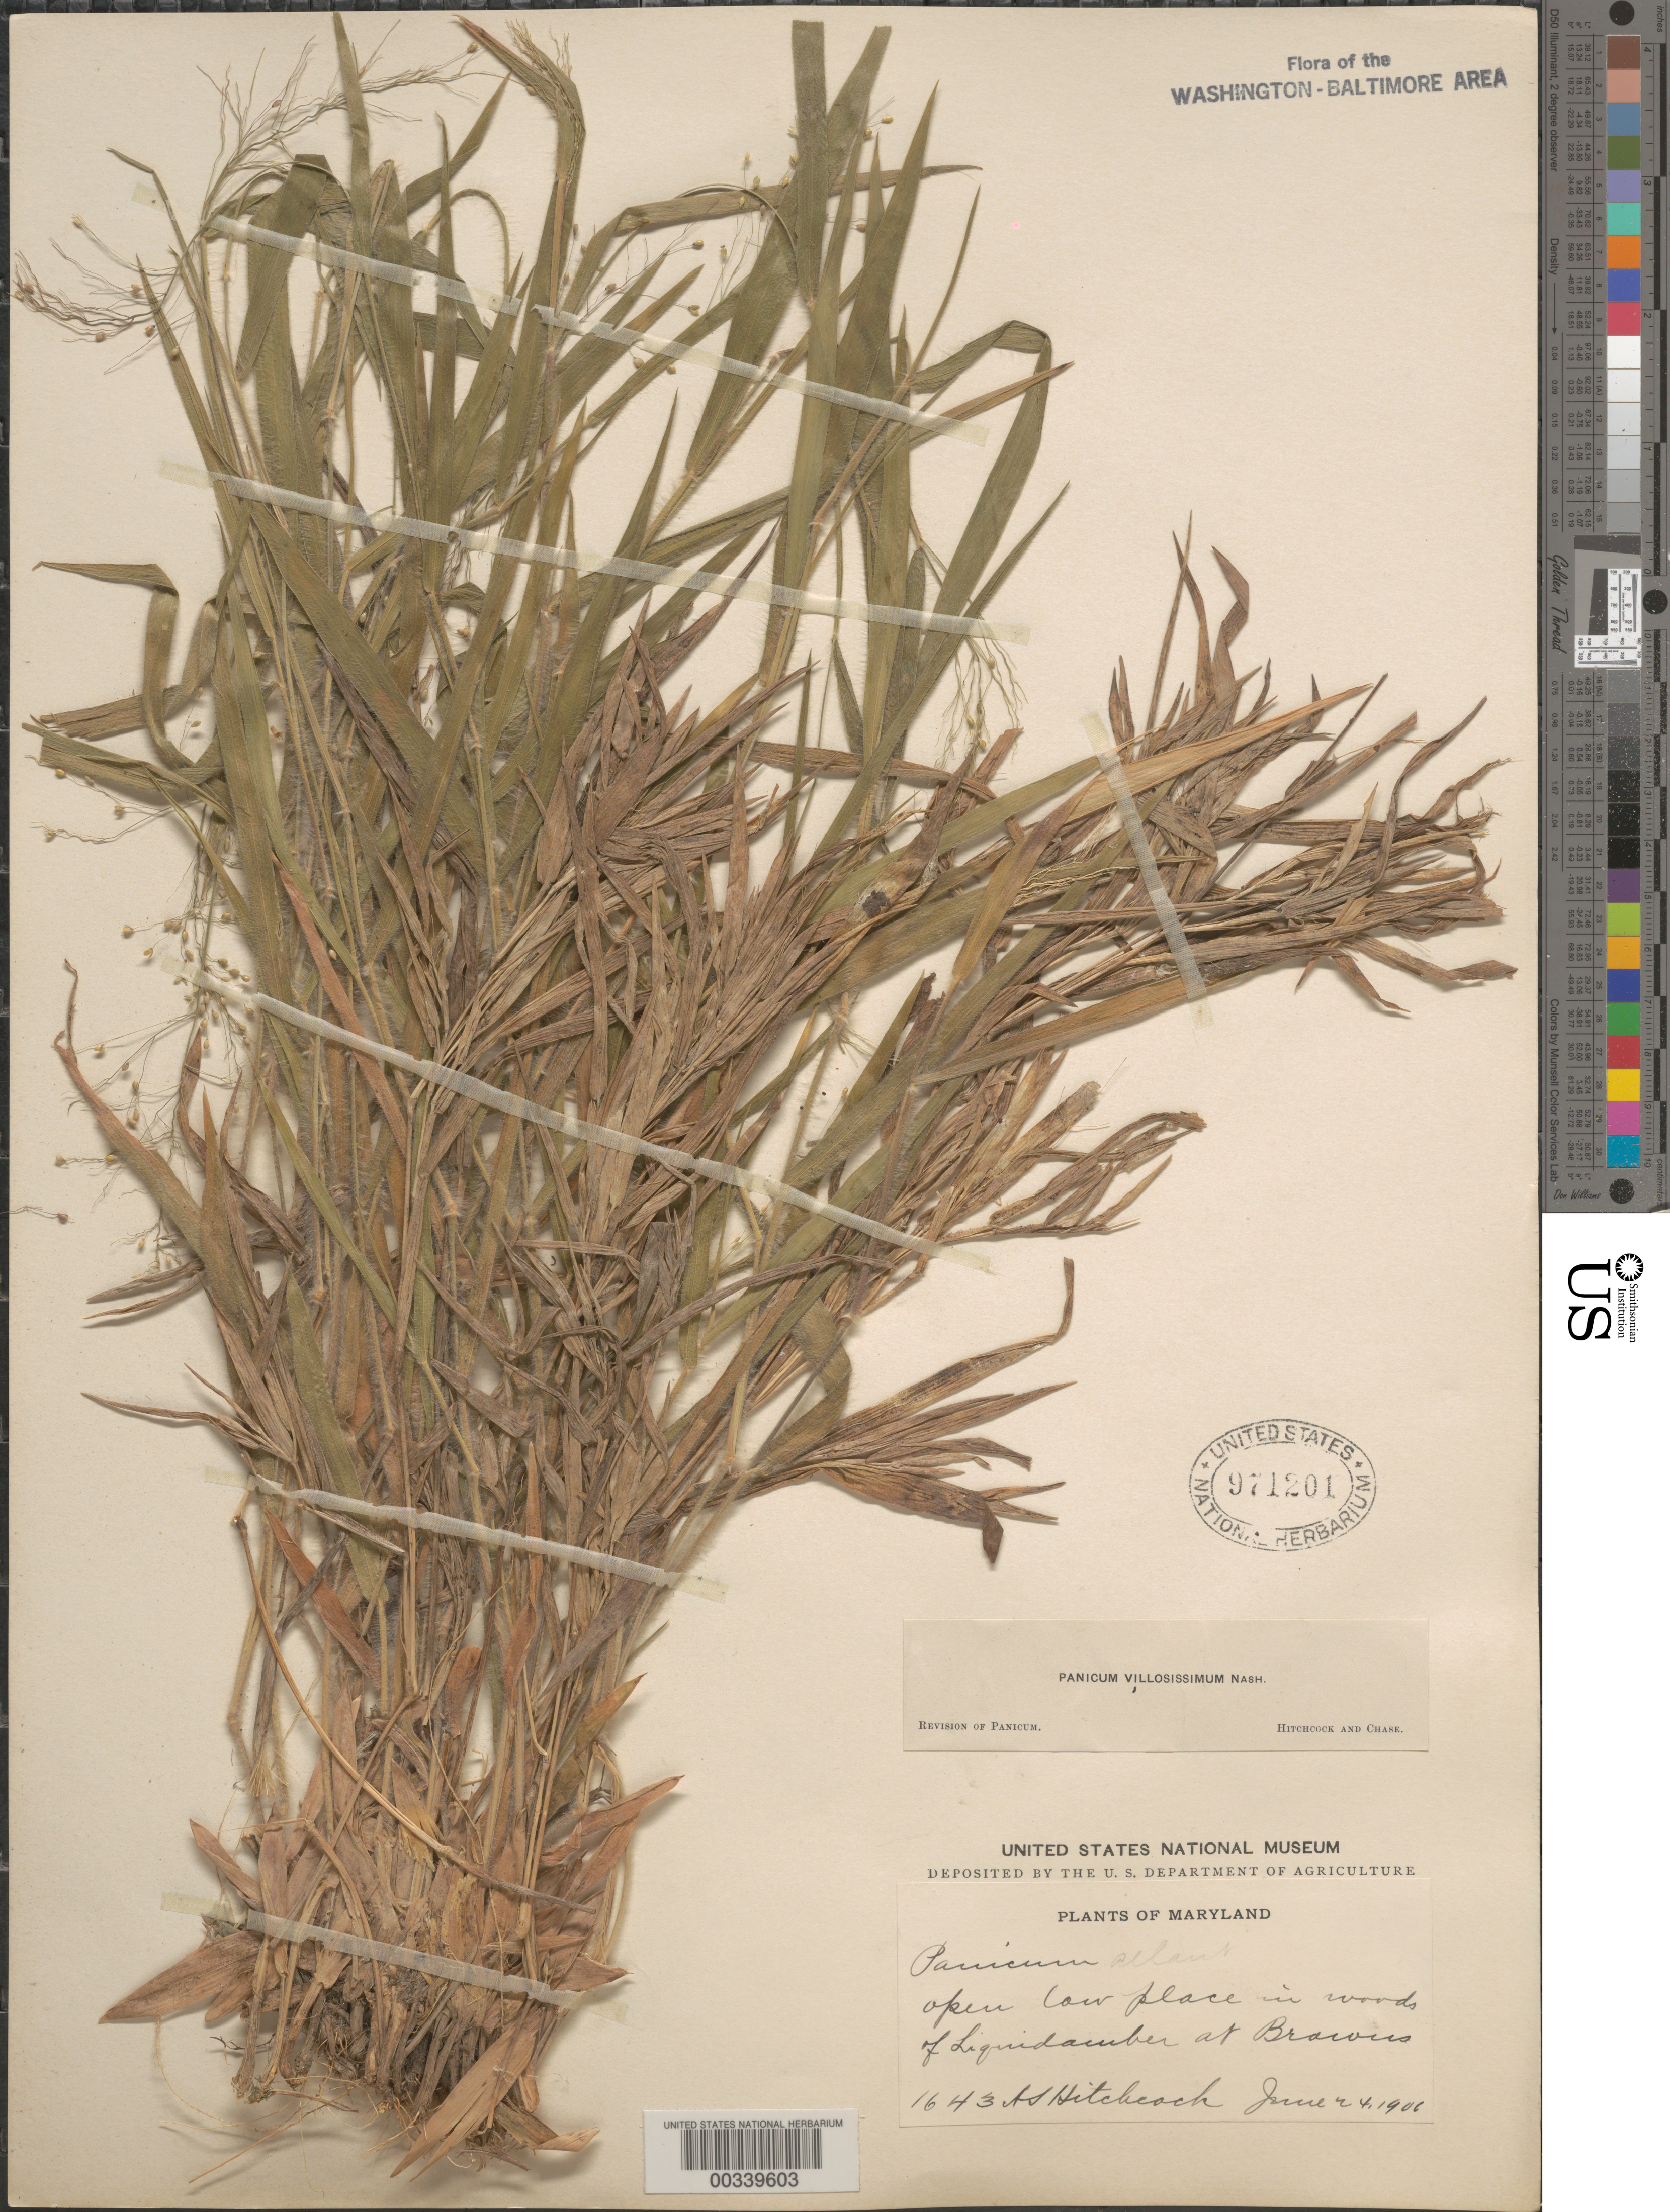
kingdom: Plantae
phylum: Tracheophyta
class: Liliopsida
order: Poales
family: Poaceae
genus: Dichanthelium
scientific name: Dichanthelium ovale subsp. villosissimum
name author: (Nash) Freckmann & Lelong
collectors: A. S. Hitchcock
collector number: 1643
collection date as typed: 24 Jun 1906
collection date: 1906-06-24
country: United States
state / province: Maryland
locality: Brower's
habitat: Open low place in woods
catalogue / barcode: US 971201